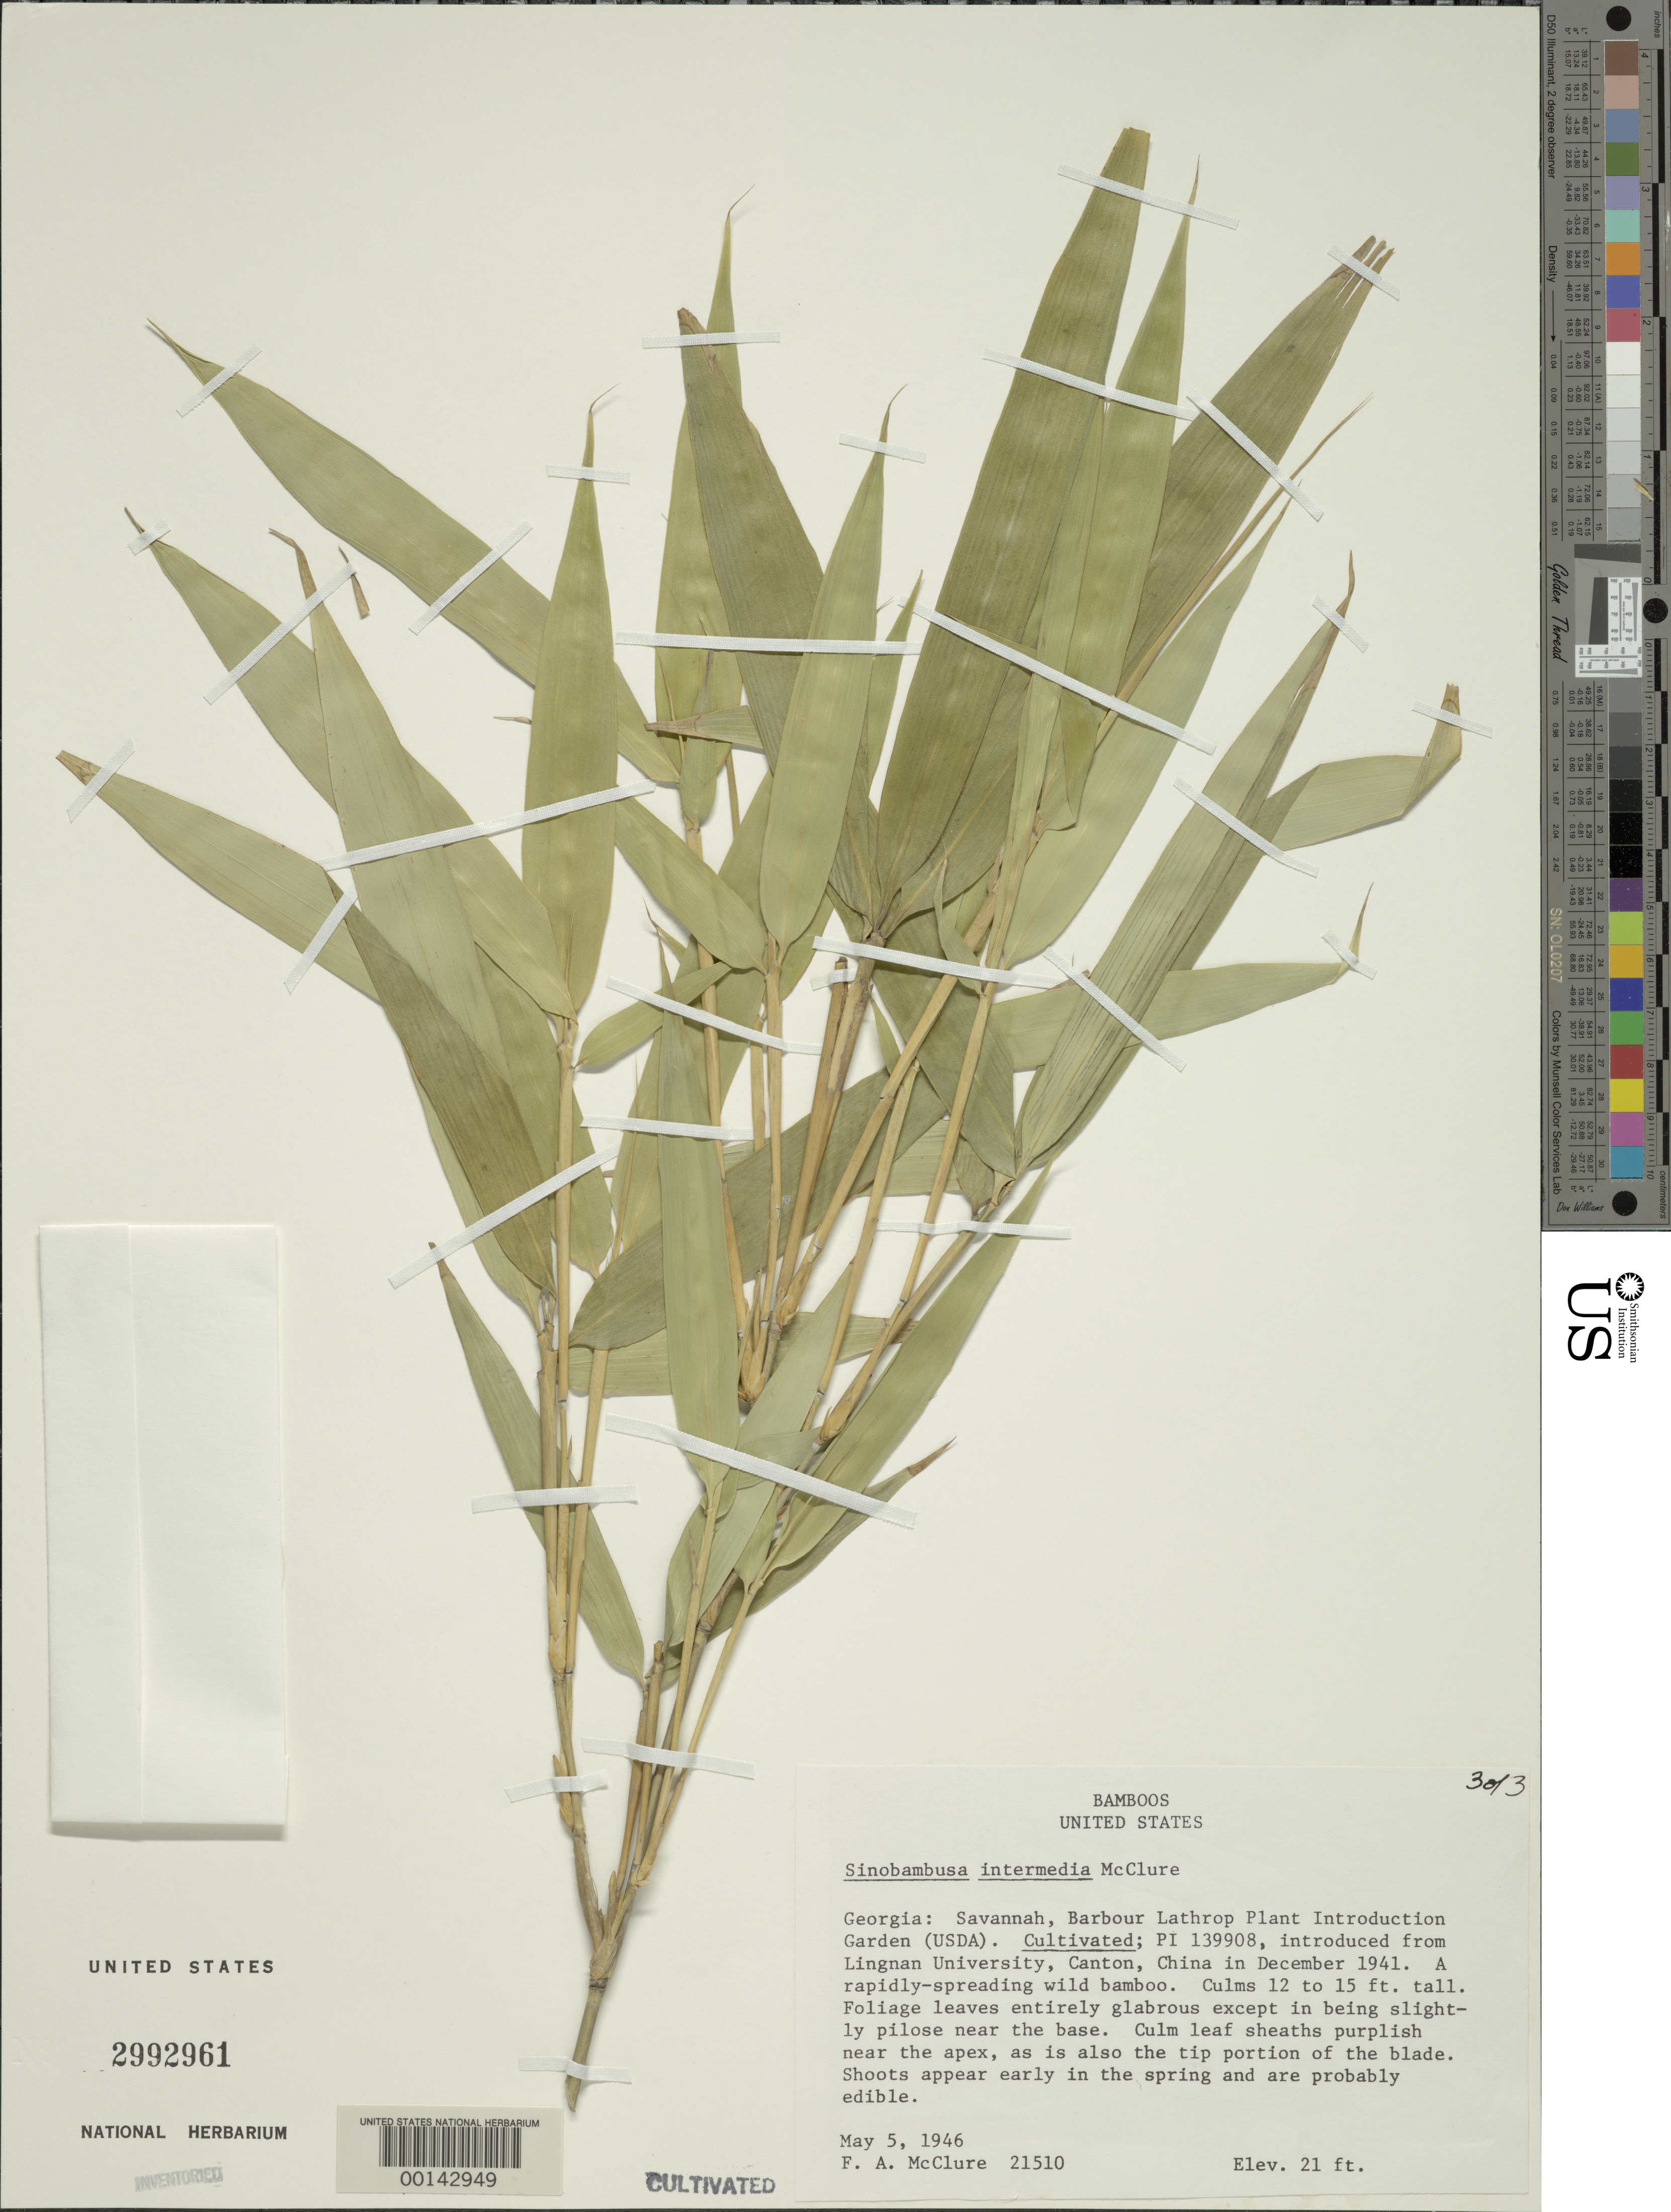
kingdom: Plantae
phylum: Tracheophyta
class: Liliopsida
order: Poales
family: Poaceae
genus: Sinobambusa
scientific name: Sinobambusa intermedia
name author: McClure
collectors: F. A. McClure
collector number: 21510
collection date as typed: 05 May 1946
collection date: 1946-05-05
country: United States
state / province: Georgia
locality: Savannah, Barbour Lathrop Plant Introduction Garden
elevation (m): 6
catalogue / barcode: US 2992961